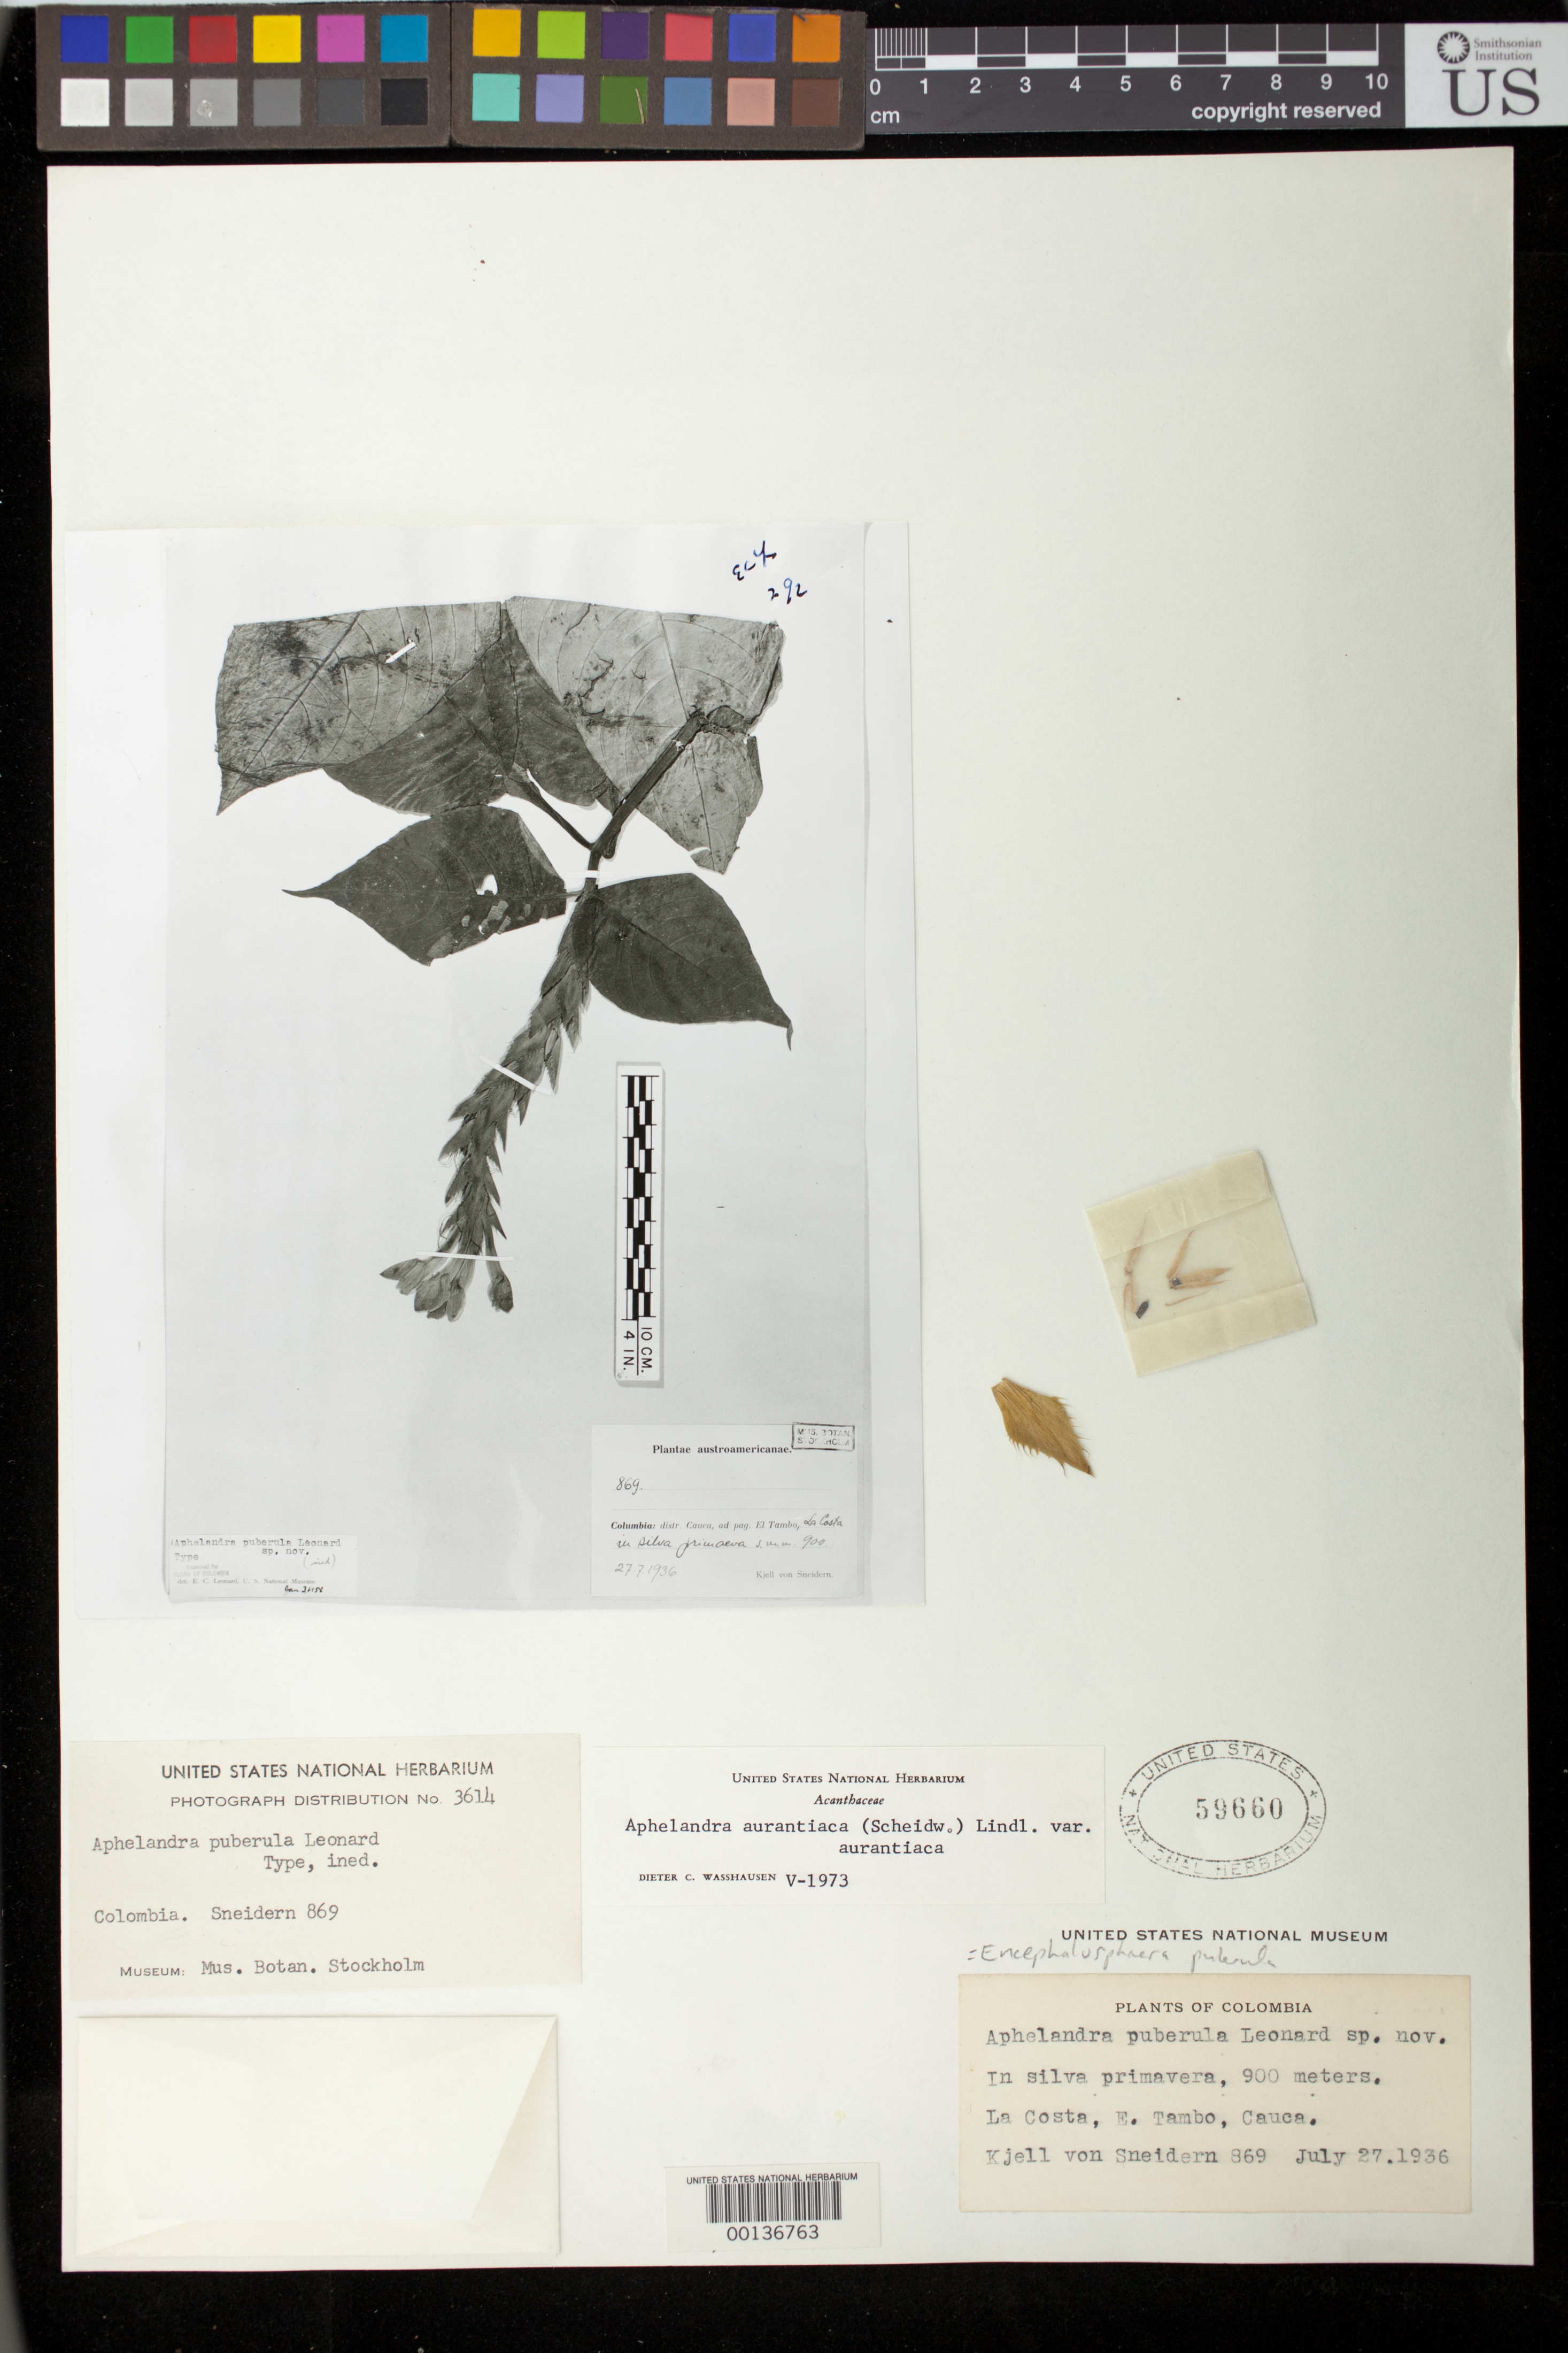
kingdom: Plantae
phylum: Tracheophyta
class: Magnoliopsida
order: Lamiales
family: Acanthaceae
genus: Aphelandra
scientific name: Aphelandra puberula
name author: Leonard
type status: Isotype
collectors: K. von Sneidern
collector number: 869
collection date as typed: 27 Jul 1936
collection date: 1936-07-27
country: Colombia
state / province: Cauca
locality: La CoSta.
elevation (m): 900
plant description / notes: Photograph and fragmentary material of (holo) type specimen ex herb. Mus. Botan. Stockholm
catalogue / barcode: US 59660